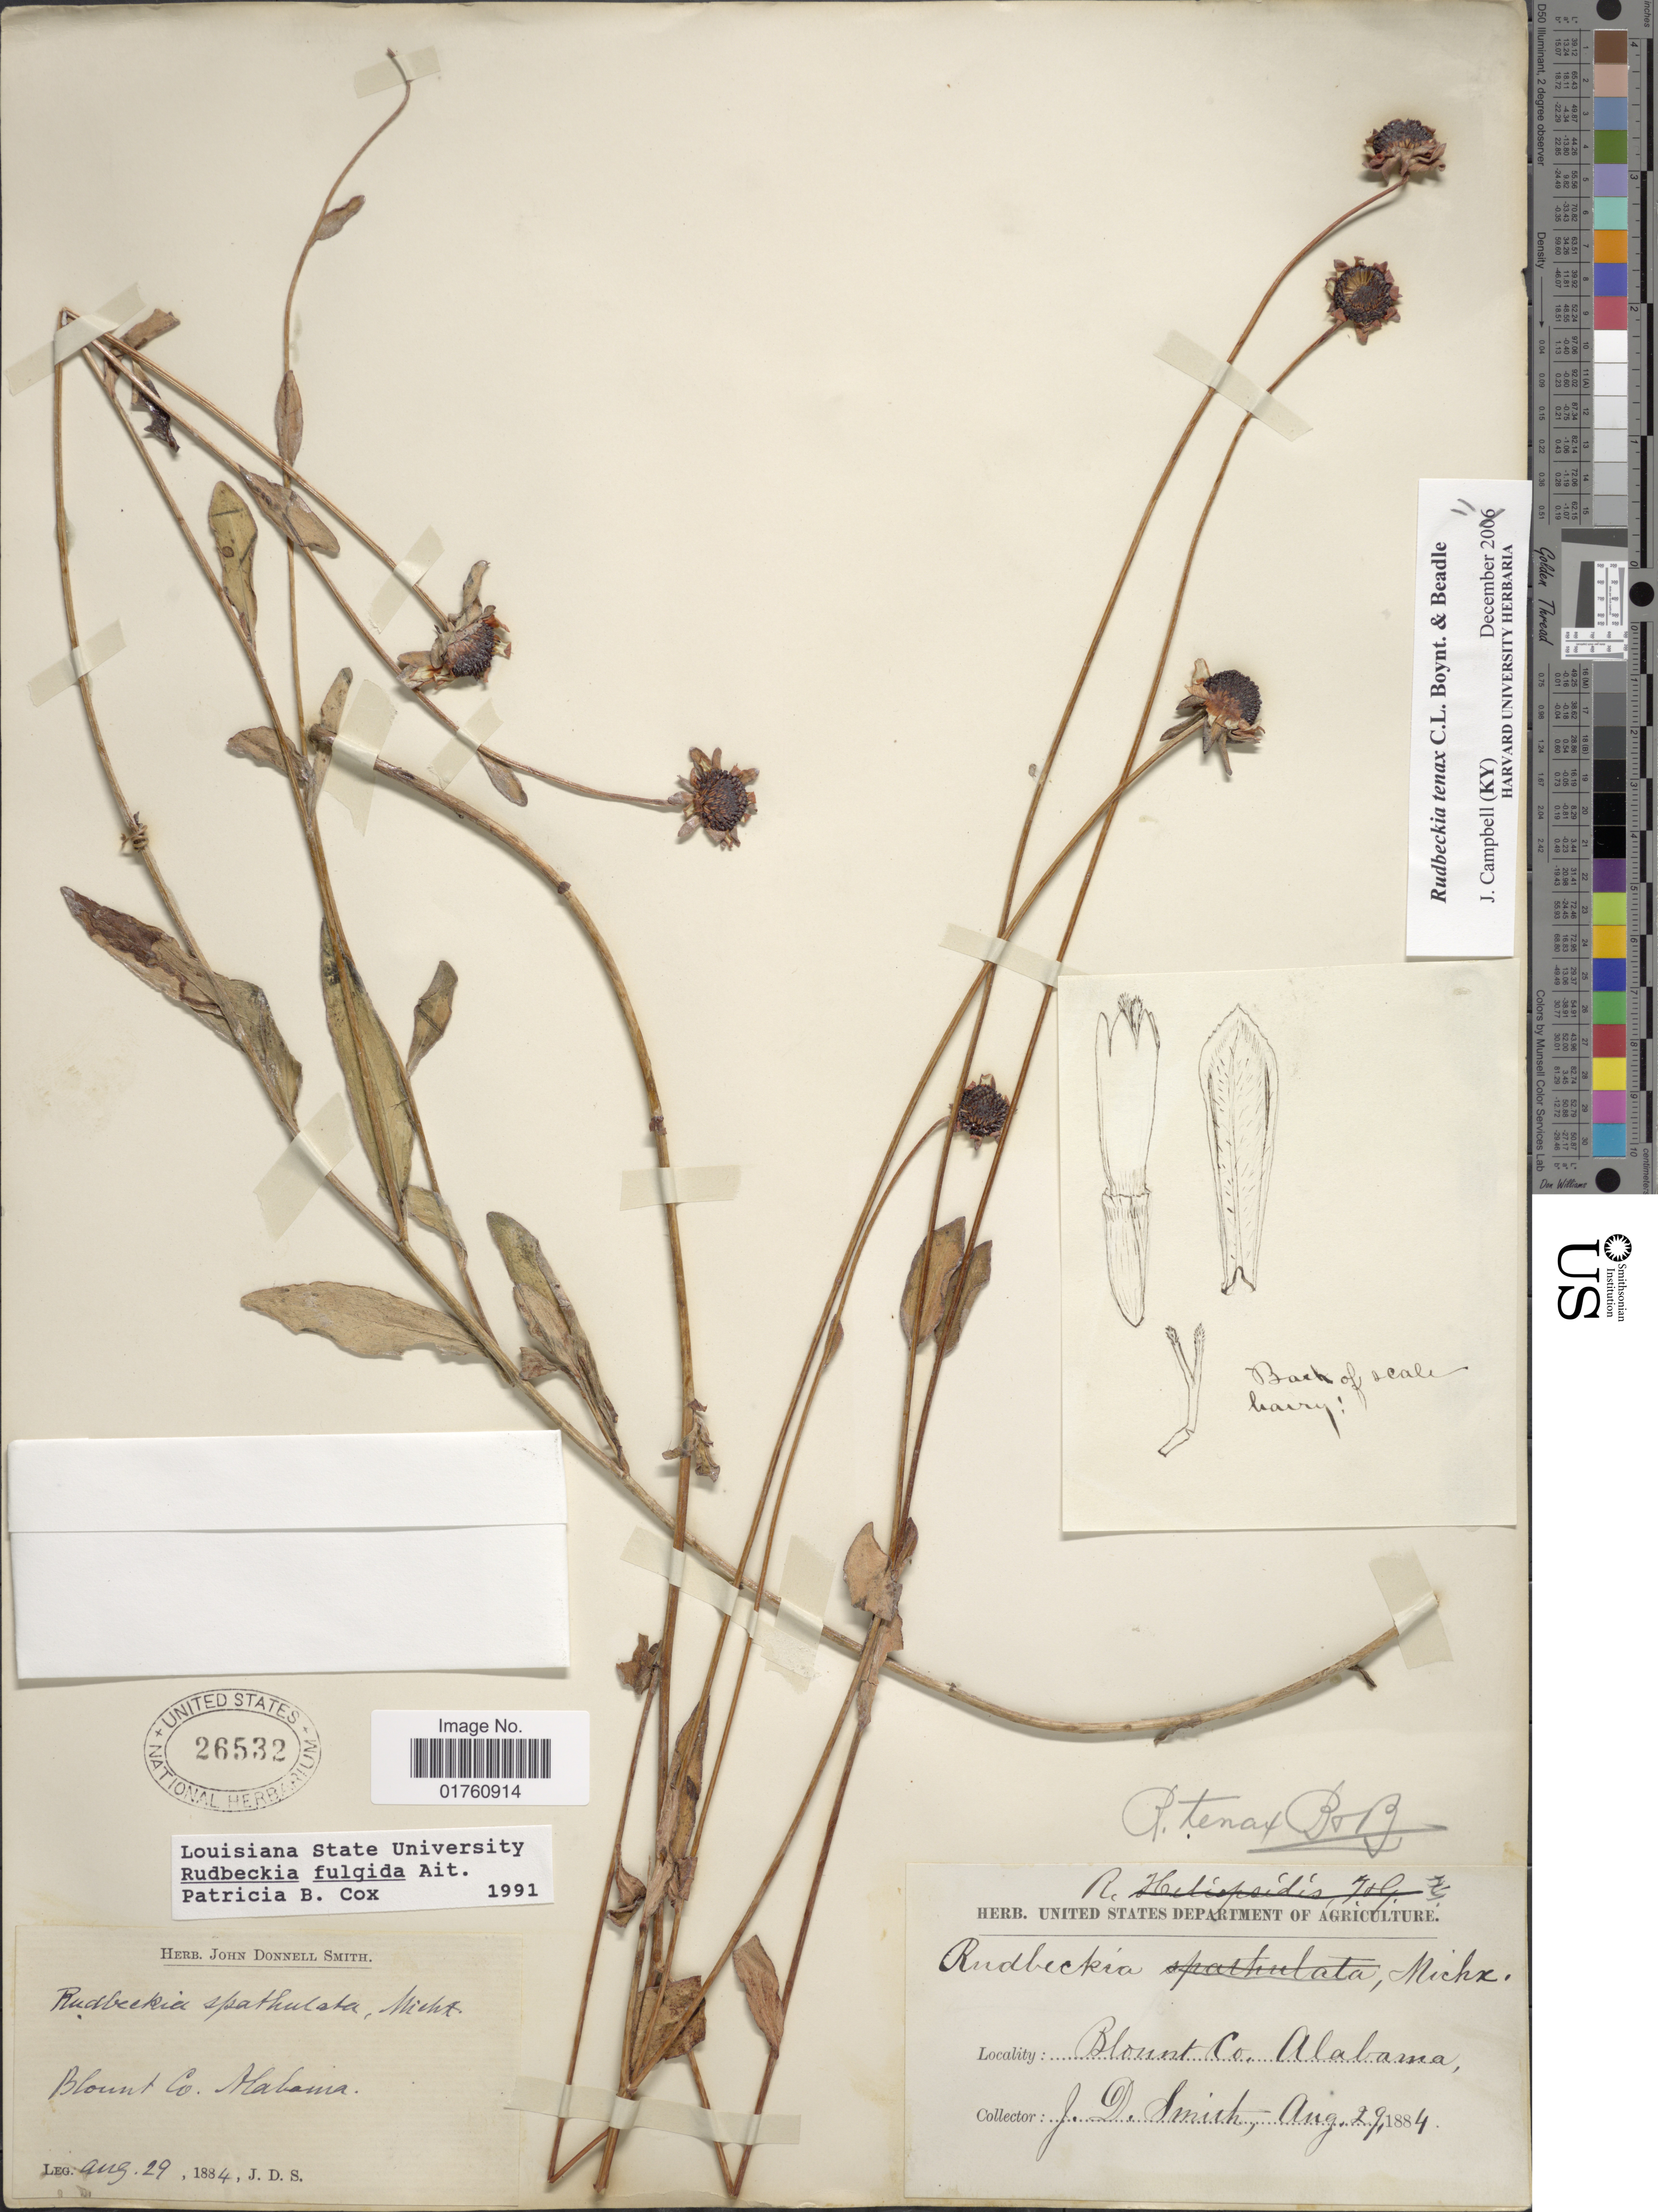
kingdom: Plantae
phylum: Tracheophyta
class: Magnoliopsida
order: Asterales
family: Asteraceae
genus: Rudbeckia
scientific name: Rudbeckia tenax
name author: C.L. Boynton & Beadle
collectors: J. Donnell Smith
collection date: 1884-08-29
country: United States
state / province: Alabama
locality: Blount Co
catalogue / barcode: US 26532